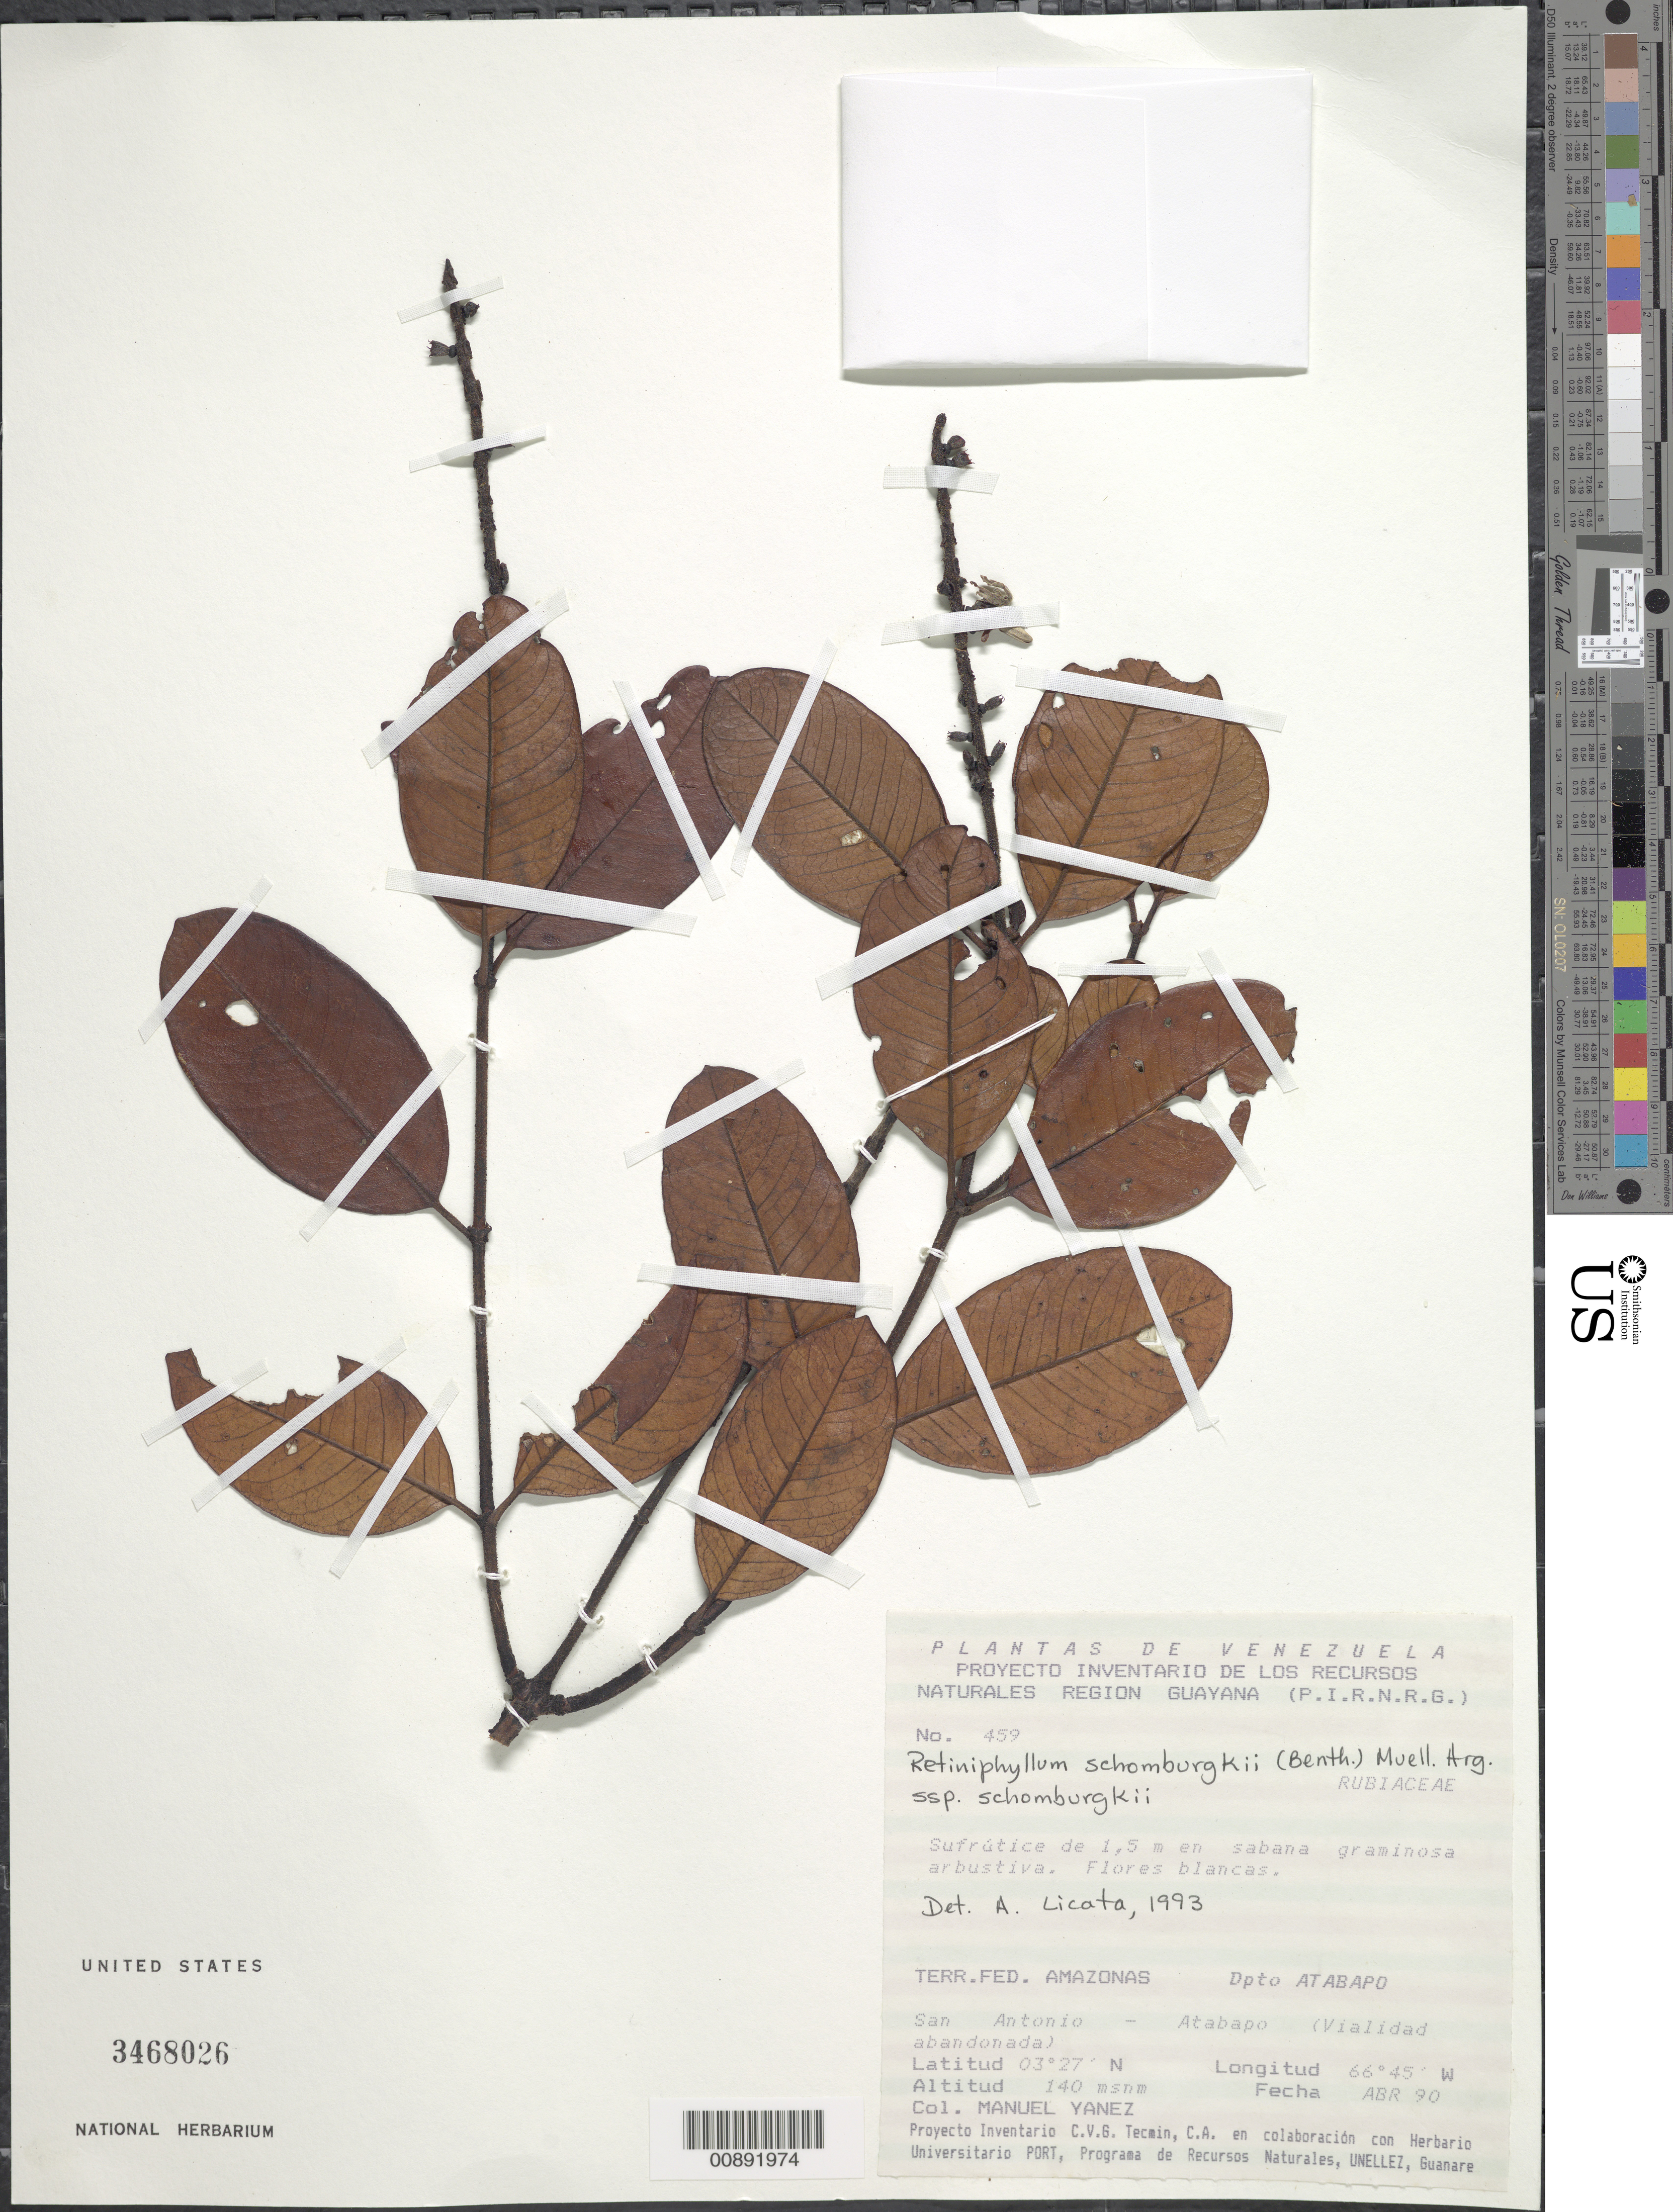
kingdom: Plantae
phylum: Tracheophyta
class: Magnoliopsida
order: Gentianales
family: Rubiaceae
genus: Retiniphyllum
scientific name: Retiniphyllum schomburgkii subsp. schomburgkii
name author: (Benth.) Müll. Arg.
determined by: Licata, A., (PORT), Univ. Nac. Exp. de los Llanos Ezequiel Zamora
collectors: M. Yanez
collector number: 459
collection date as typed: Apr-90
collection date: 1990-04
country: Venezuela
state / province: Amazonas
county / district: Atabapo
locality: San Antonio del Orinoco (Vialidad abandonada)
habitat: Sabana graminosa arbustiva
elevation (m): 140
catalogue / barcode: US 3468026